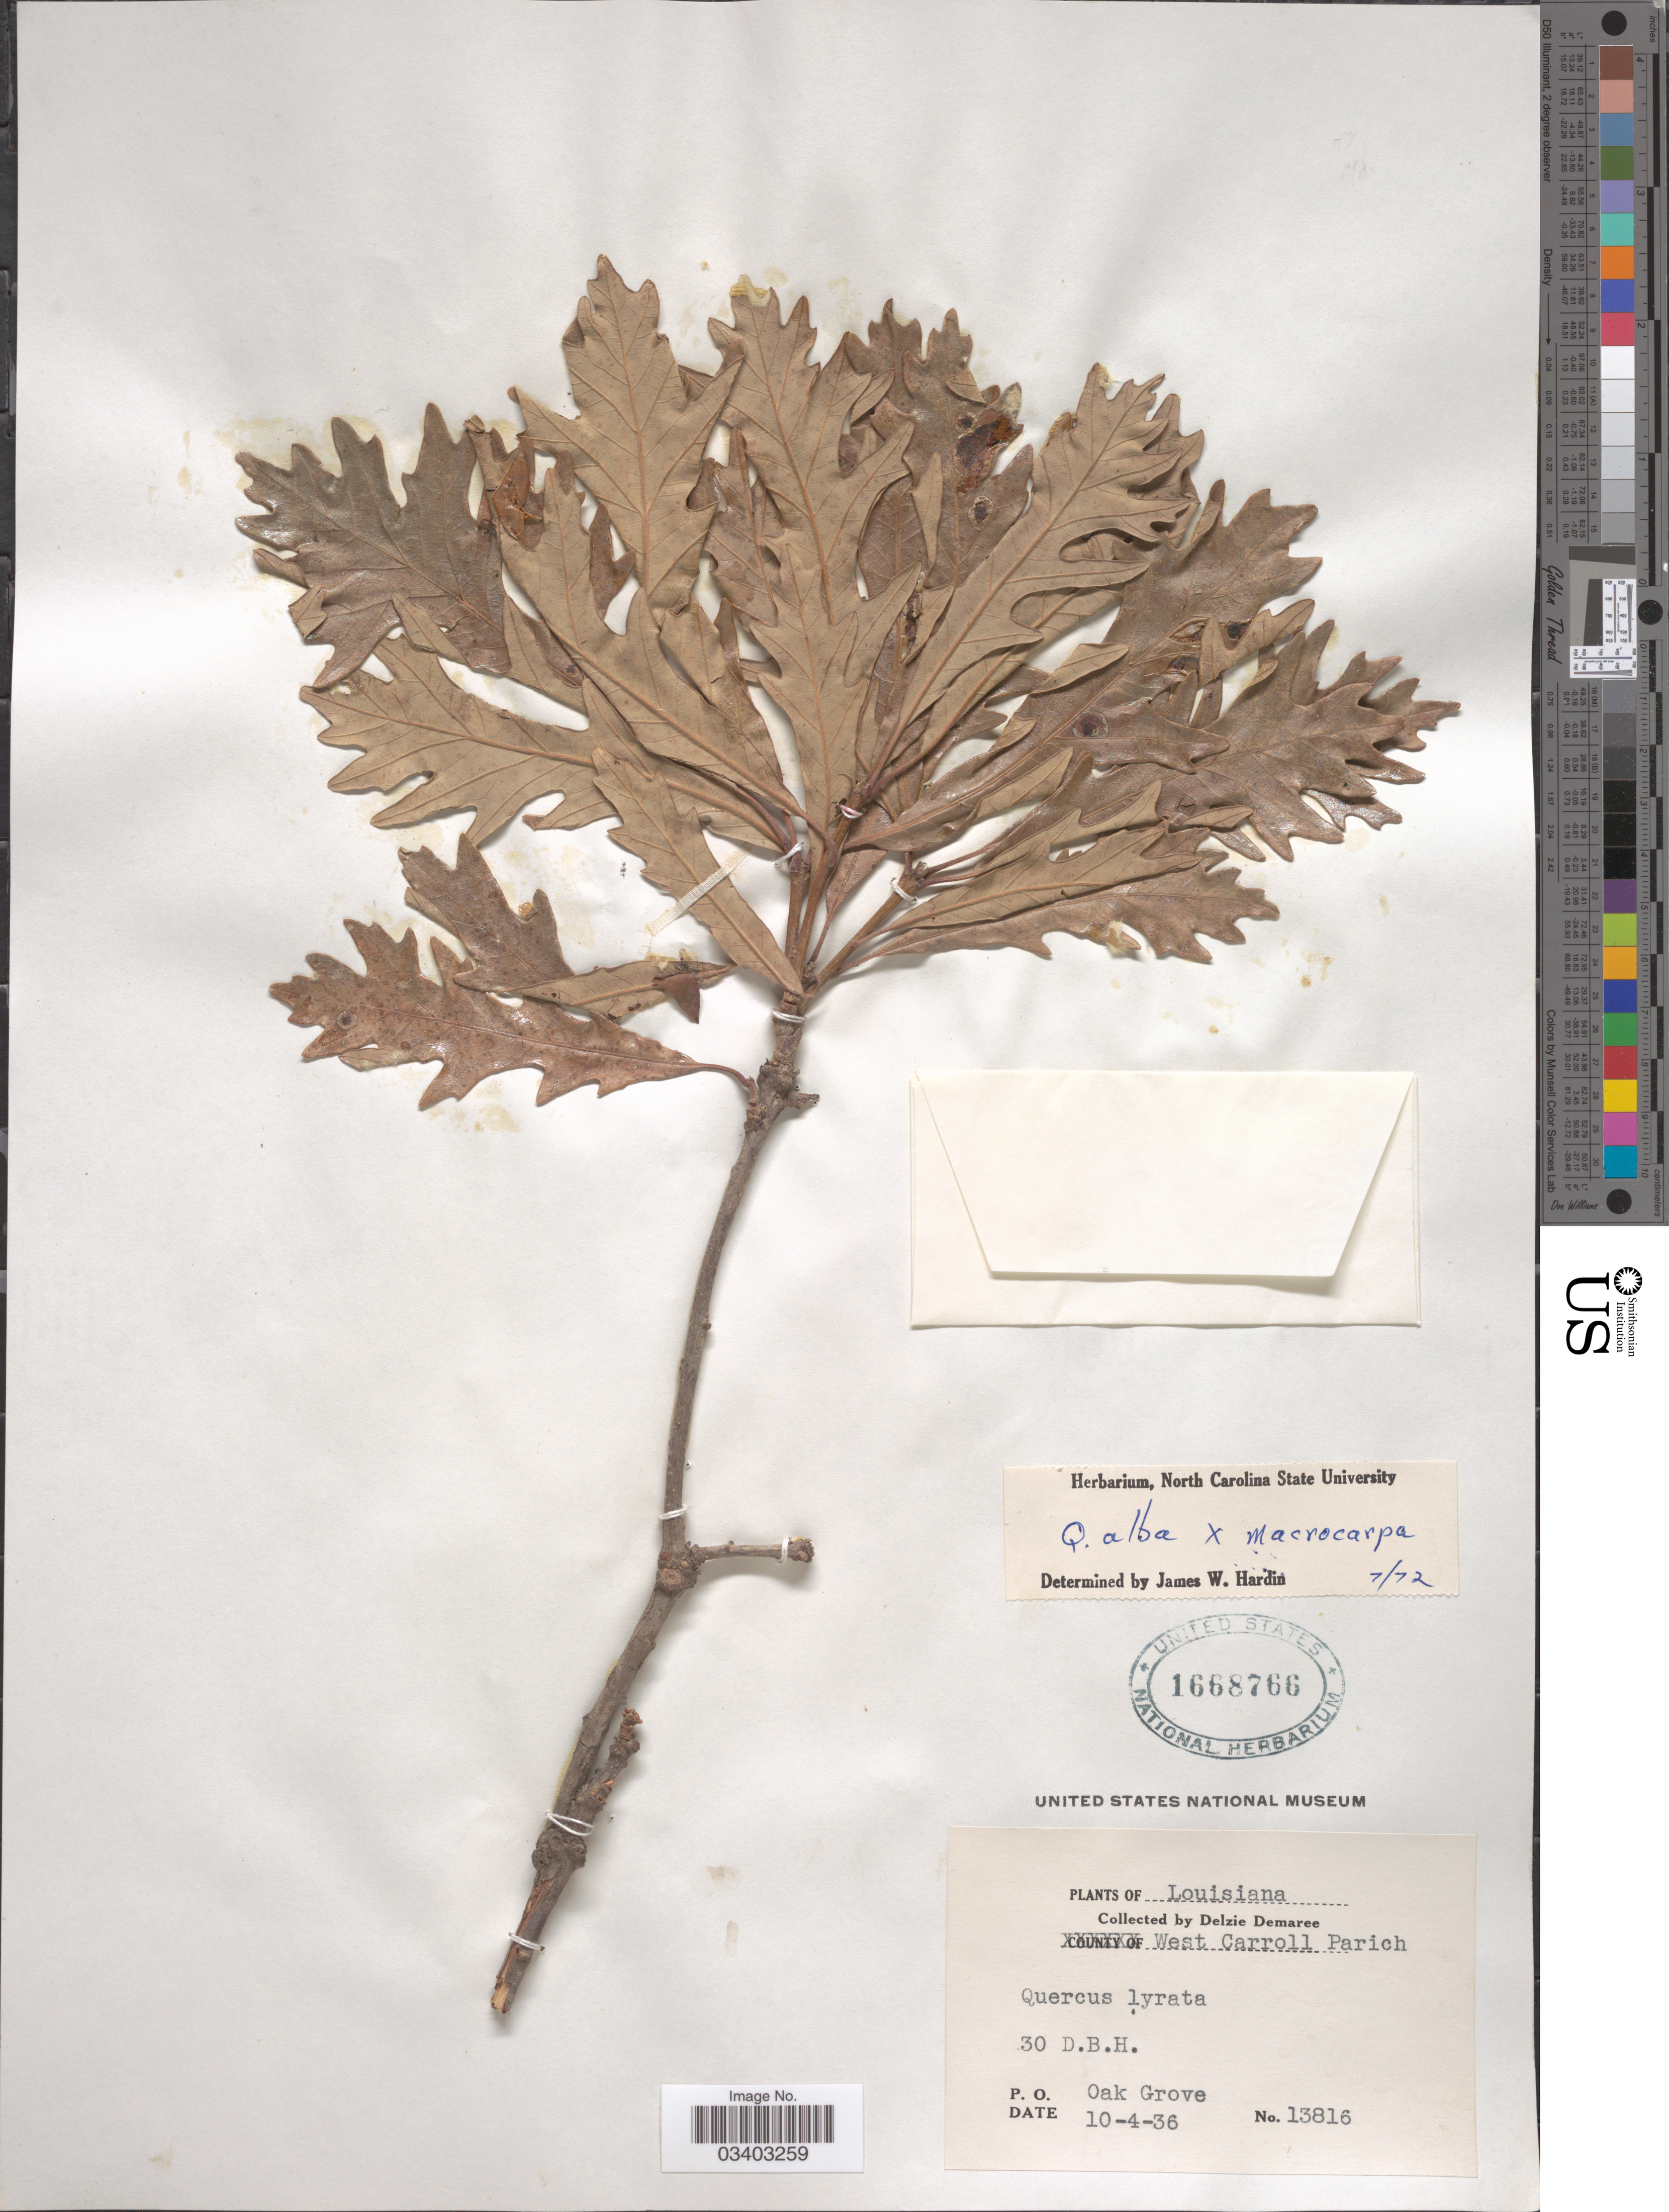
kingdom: Plantae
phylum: Tracheophyta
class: Magnoliopsida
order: Fagales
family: Fagaceae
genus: Quercus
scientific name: Quercus alba x Q. macrocarpa Michx.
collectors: D. Demaree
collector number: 13816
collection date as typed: Transcribed d/m/y: 4/10/36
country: United States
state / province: Louisiana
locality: West Carroll Parich. P. O. Oak Grove.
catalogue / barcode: US 1668766